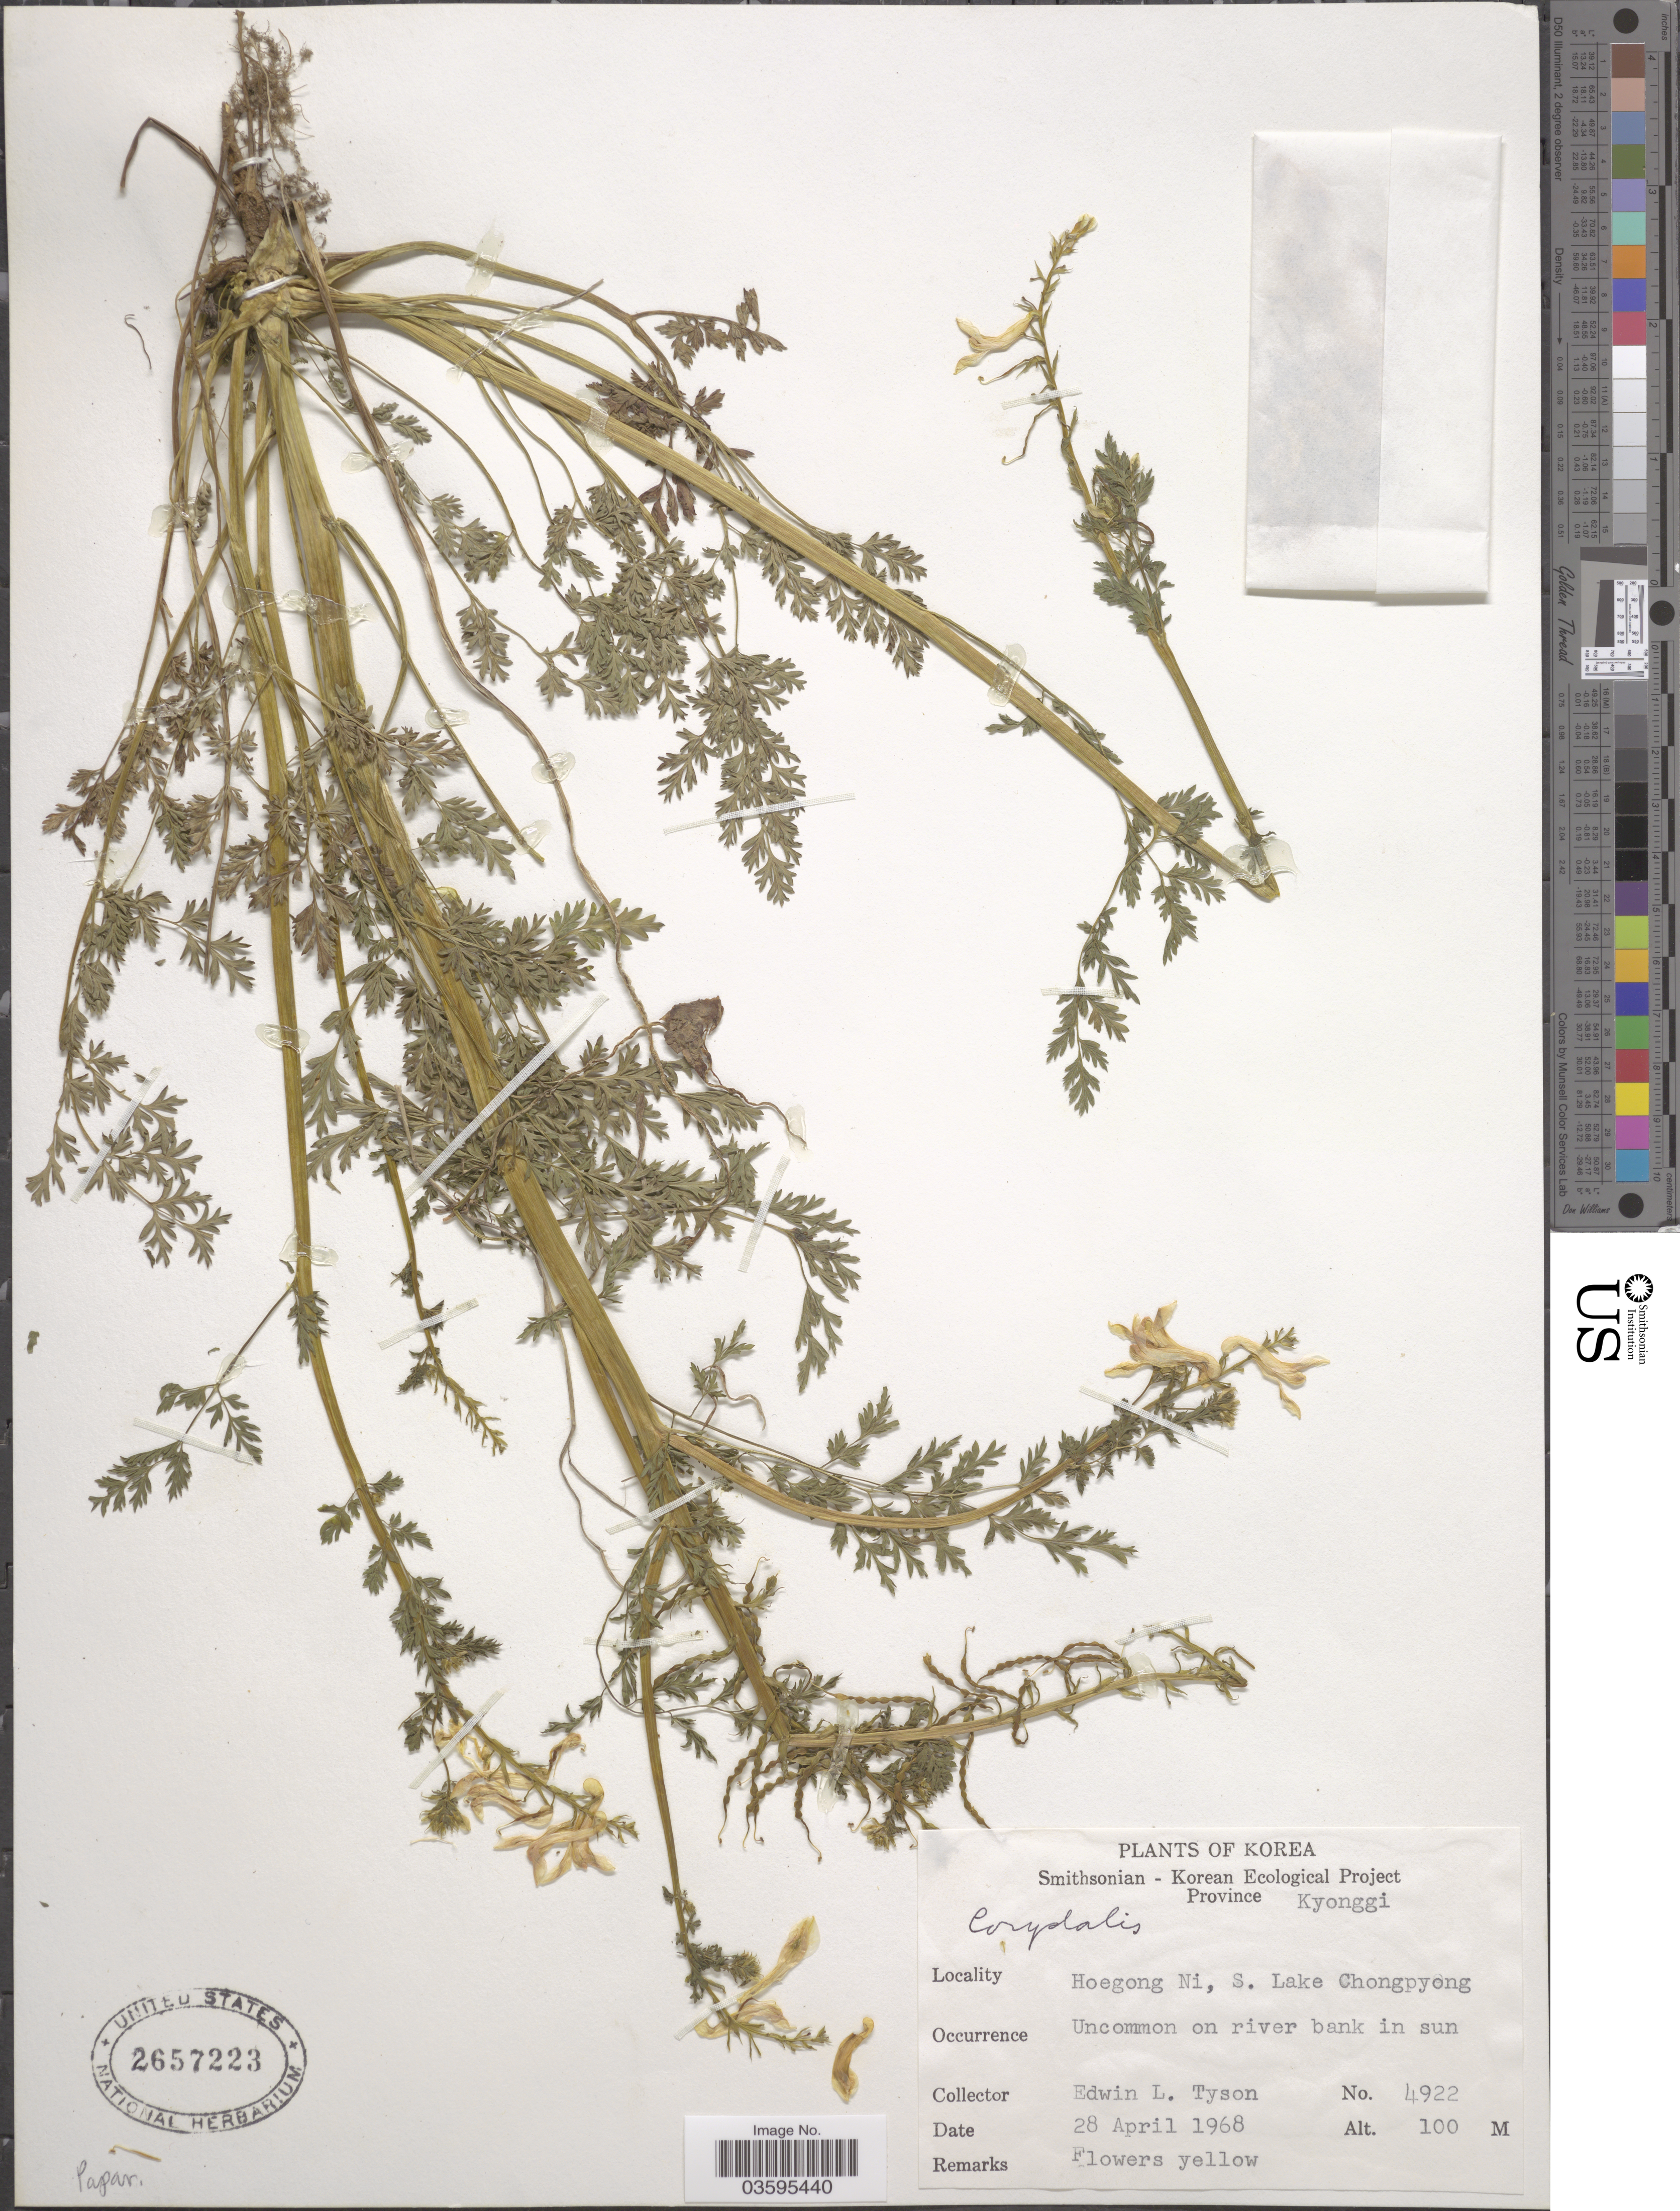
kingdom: Plantae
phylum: Tracheophyta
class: Magnoliopsida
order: Ranunculales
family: Papaveraceae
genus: Corydalis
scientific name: Corydalis sp.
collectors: E. L. Tyson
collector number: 4922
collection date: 1968-04-28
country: South Korea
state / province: Gyeonggi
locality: Province Kyonggi. Hoegong Ni, S. Lake Chongpyong.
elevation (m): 100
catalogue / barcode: US 2657223